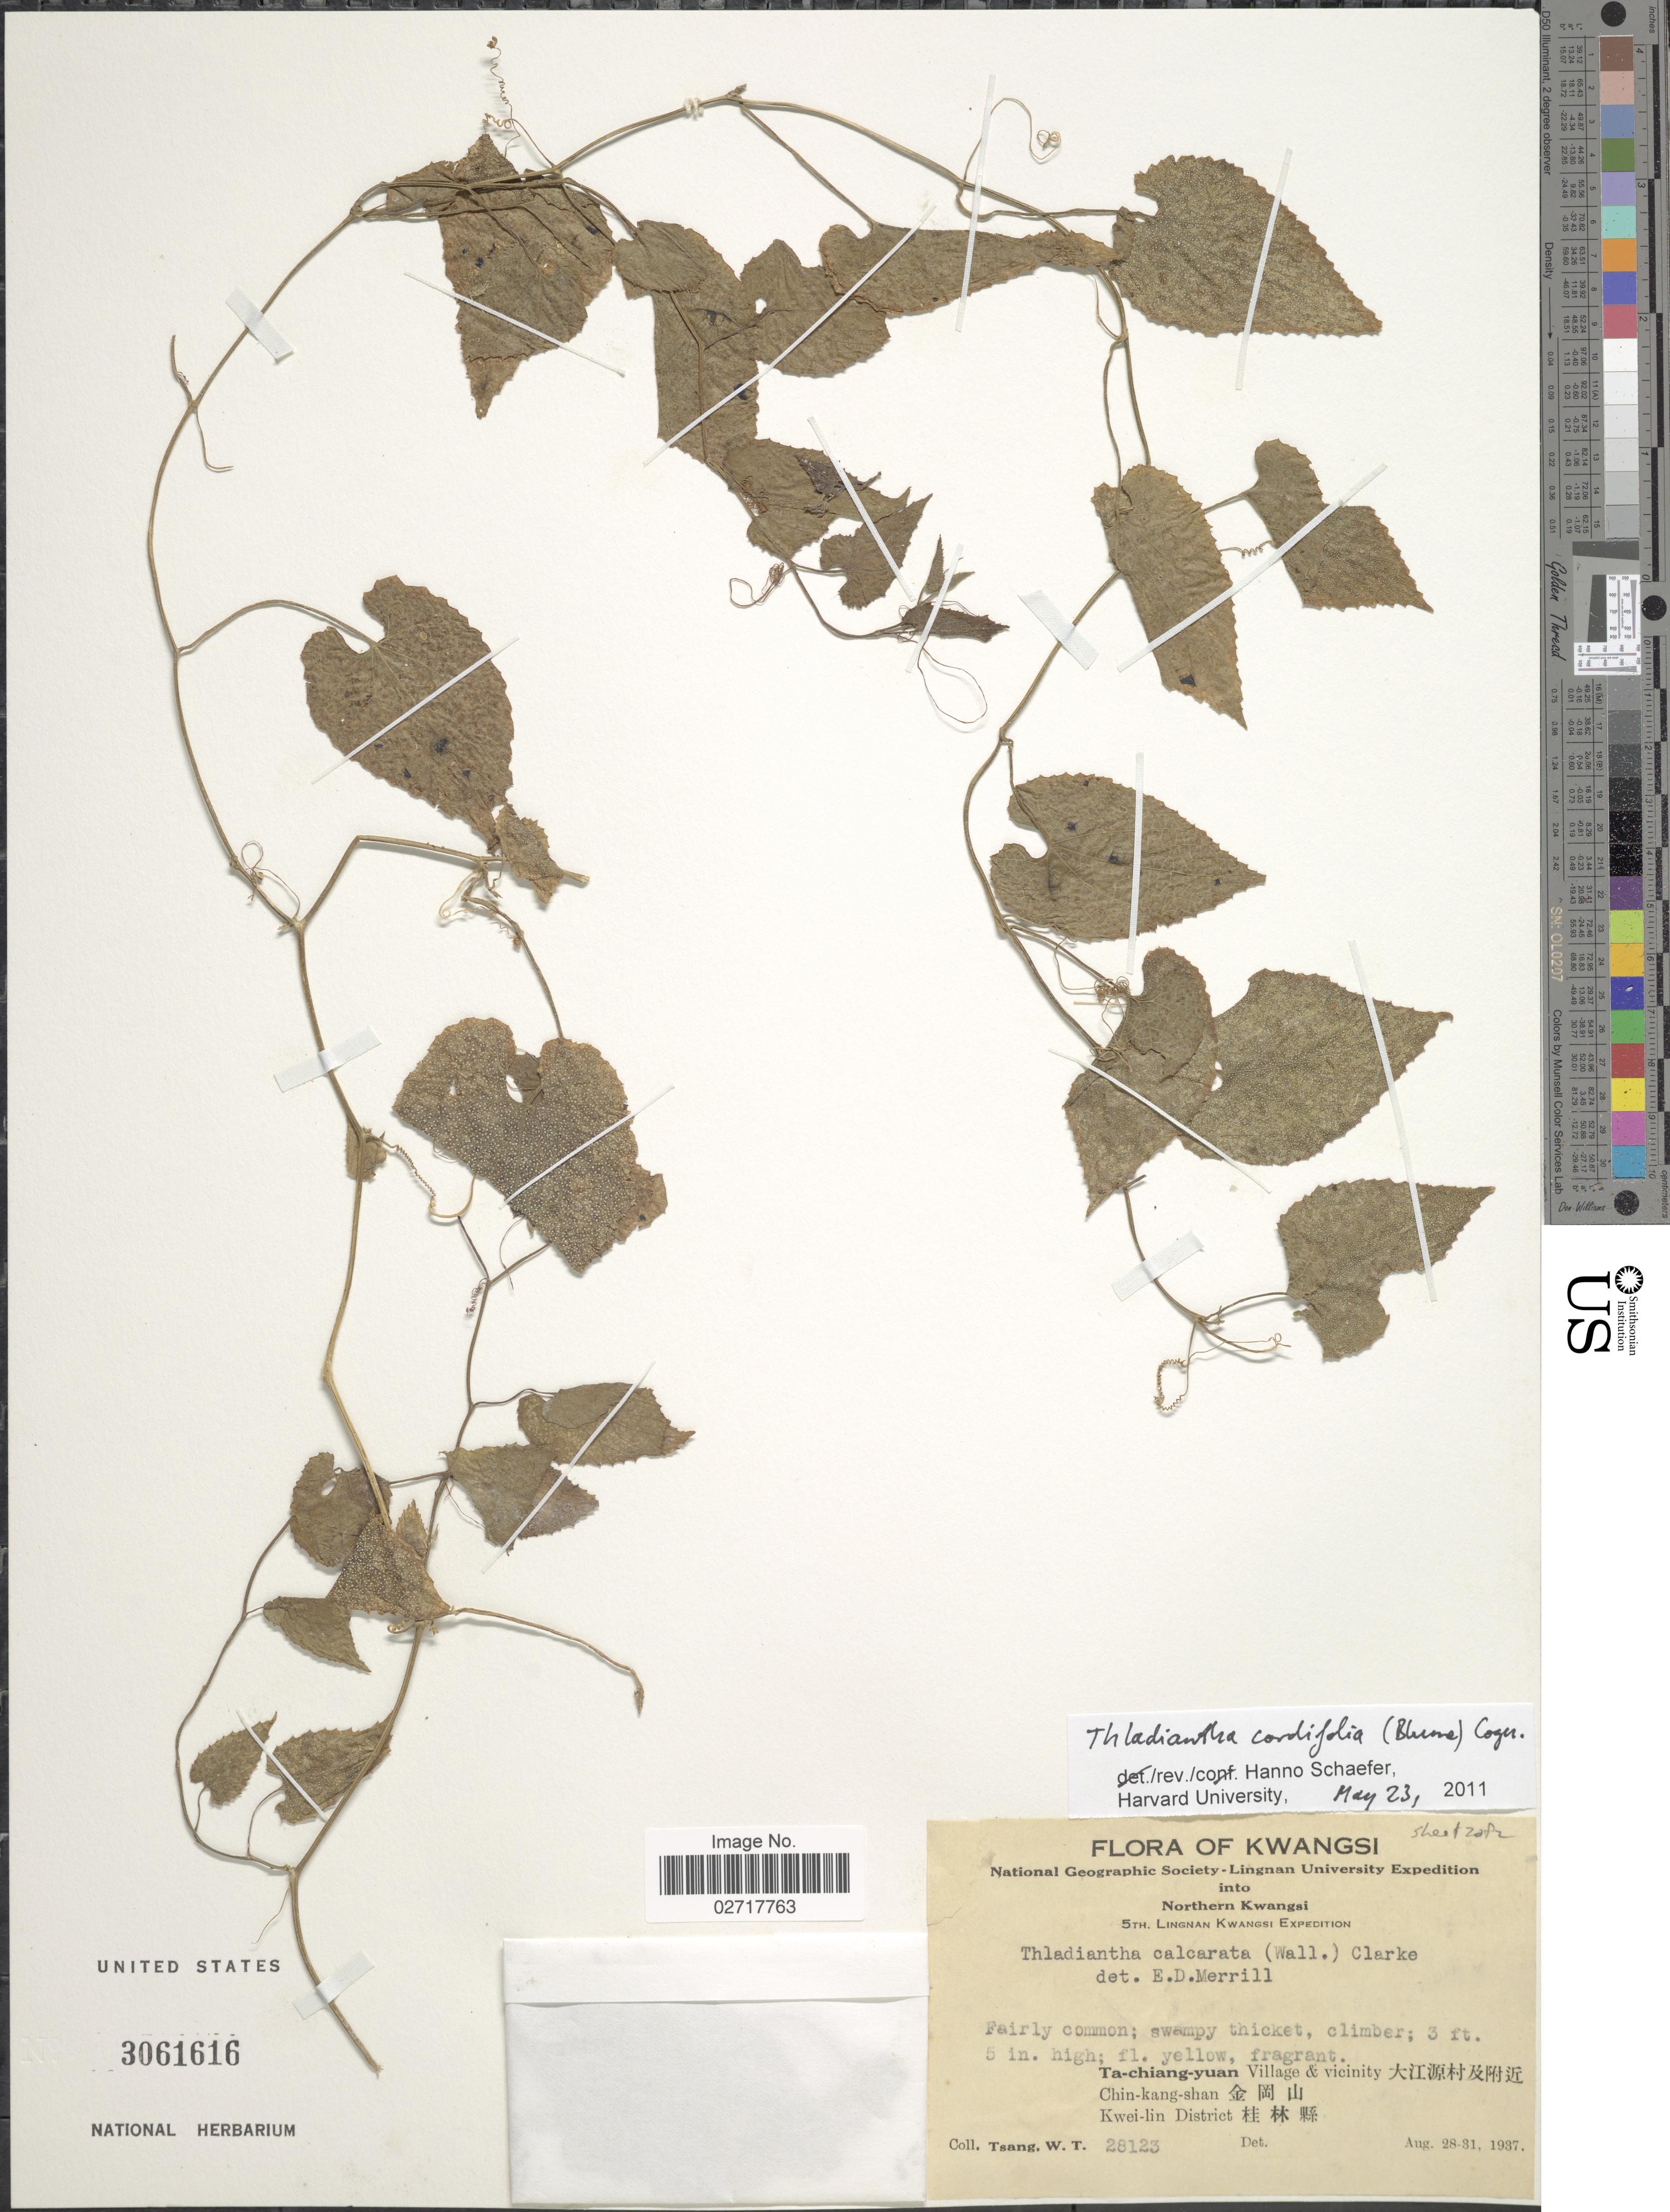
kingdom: Plantae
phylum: Tracheophyta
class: Magnoliopsida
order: Cucurbitales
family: Cucurbitaceae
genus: Thladiantha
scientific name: Thladiantha cordifolia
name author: (Blume) Cogn.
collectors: W. T. Tsang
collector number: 28123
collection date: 1937-08-28/1937-08-31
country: China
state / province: Guangxi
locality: Kwangsi. Northern Kwangsi. Ta-chiang-yuan Village and vicinity Chin-kang-shan Kwei-lin District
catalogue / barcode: US 3061616